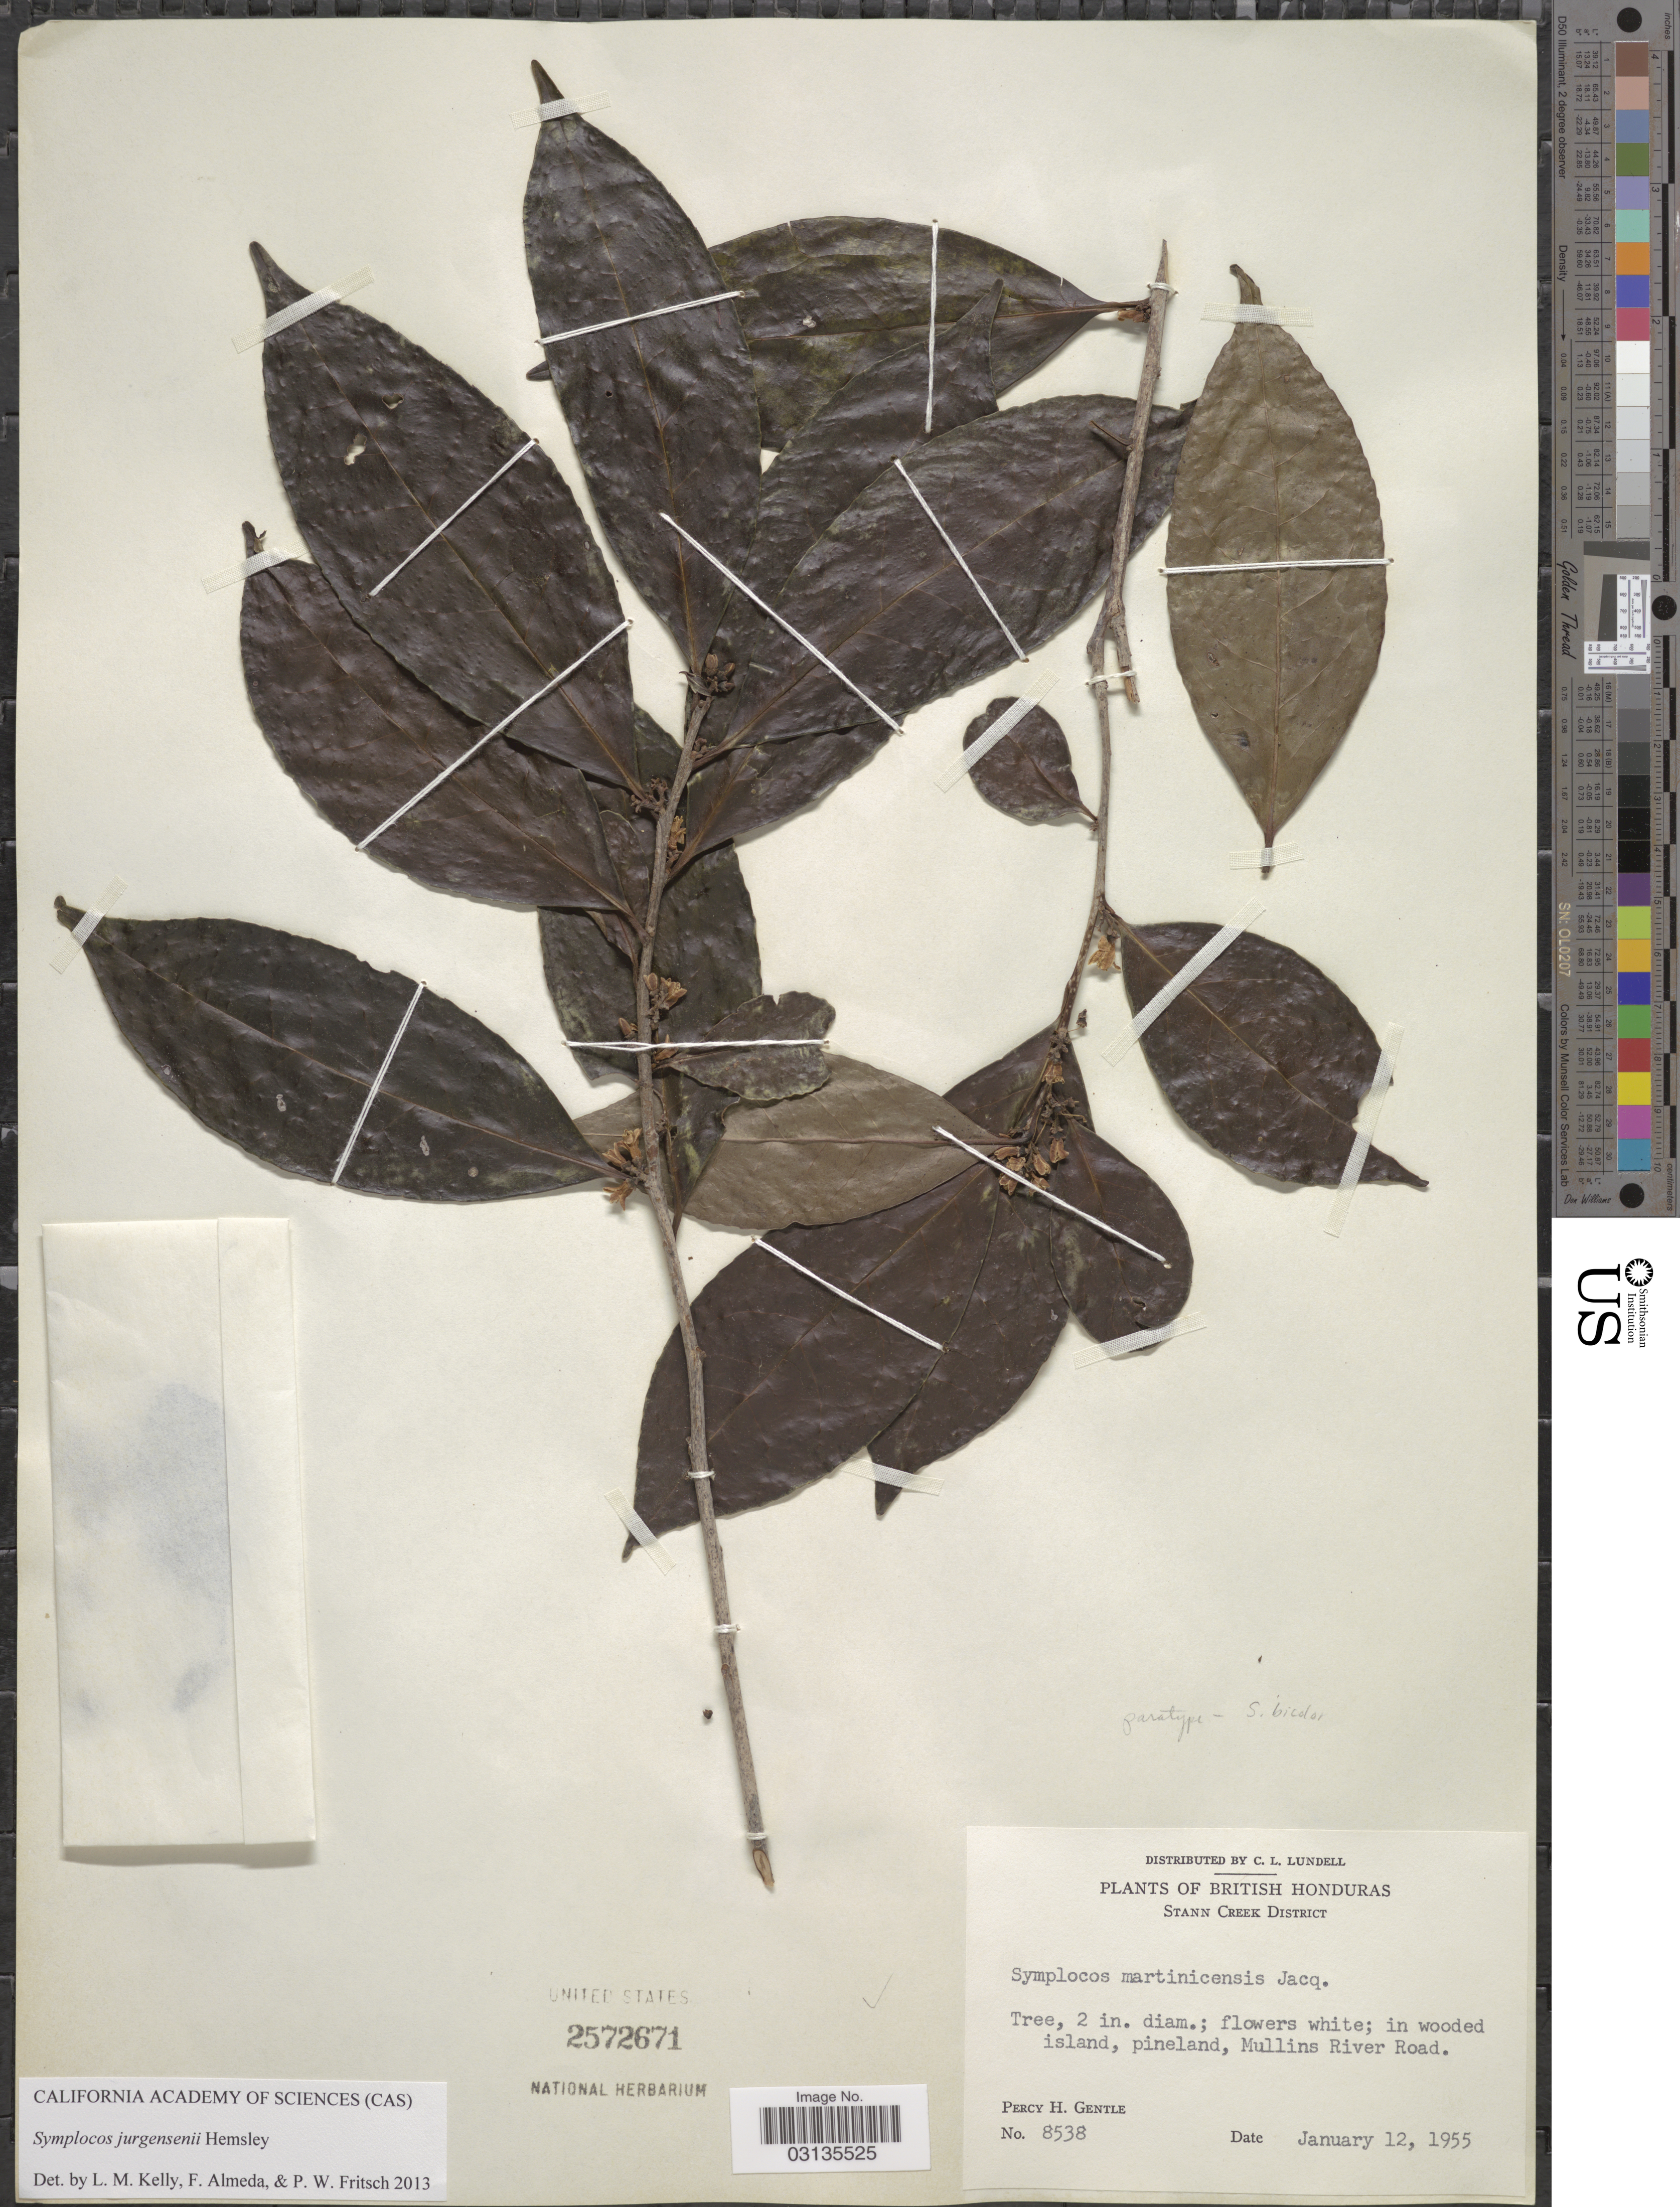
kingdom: Plantae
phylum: Tracheophyta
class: Magnoliopsida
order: Ericales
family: Symplocaceae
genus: Symplocos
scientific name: Symplocos jurgensenii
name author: Hemsl.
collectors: P. H. Gentle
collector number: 8538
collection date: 1955-01-12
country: Belize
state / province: Stann Creek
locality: British Honduras. Stann Creek District. Mullins River Road.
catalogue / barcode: US 2572671